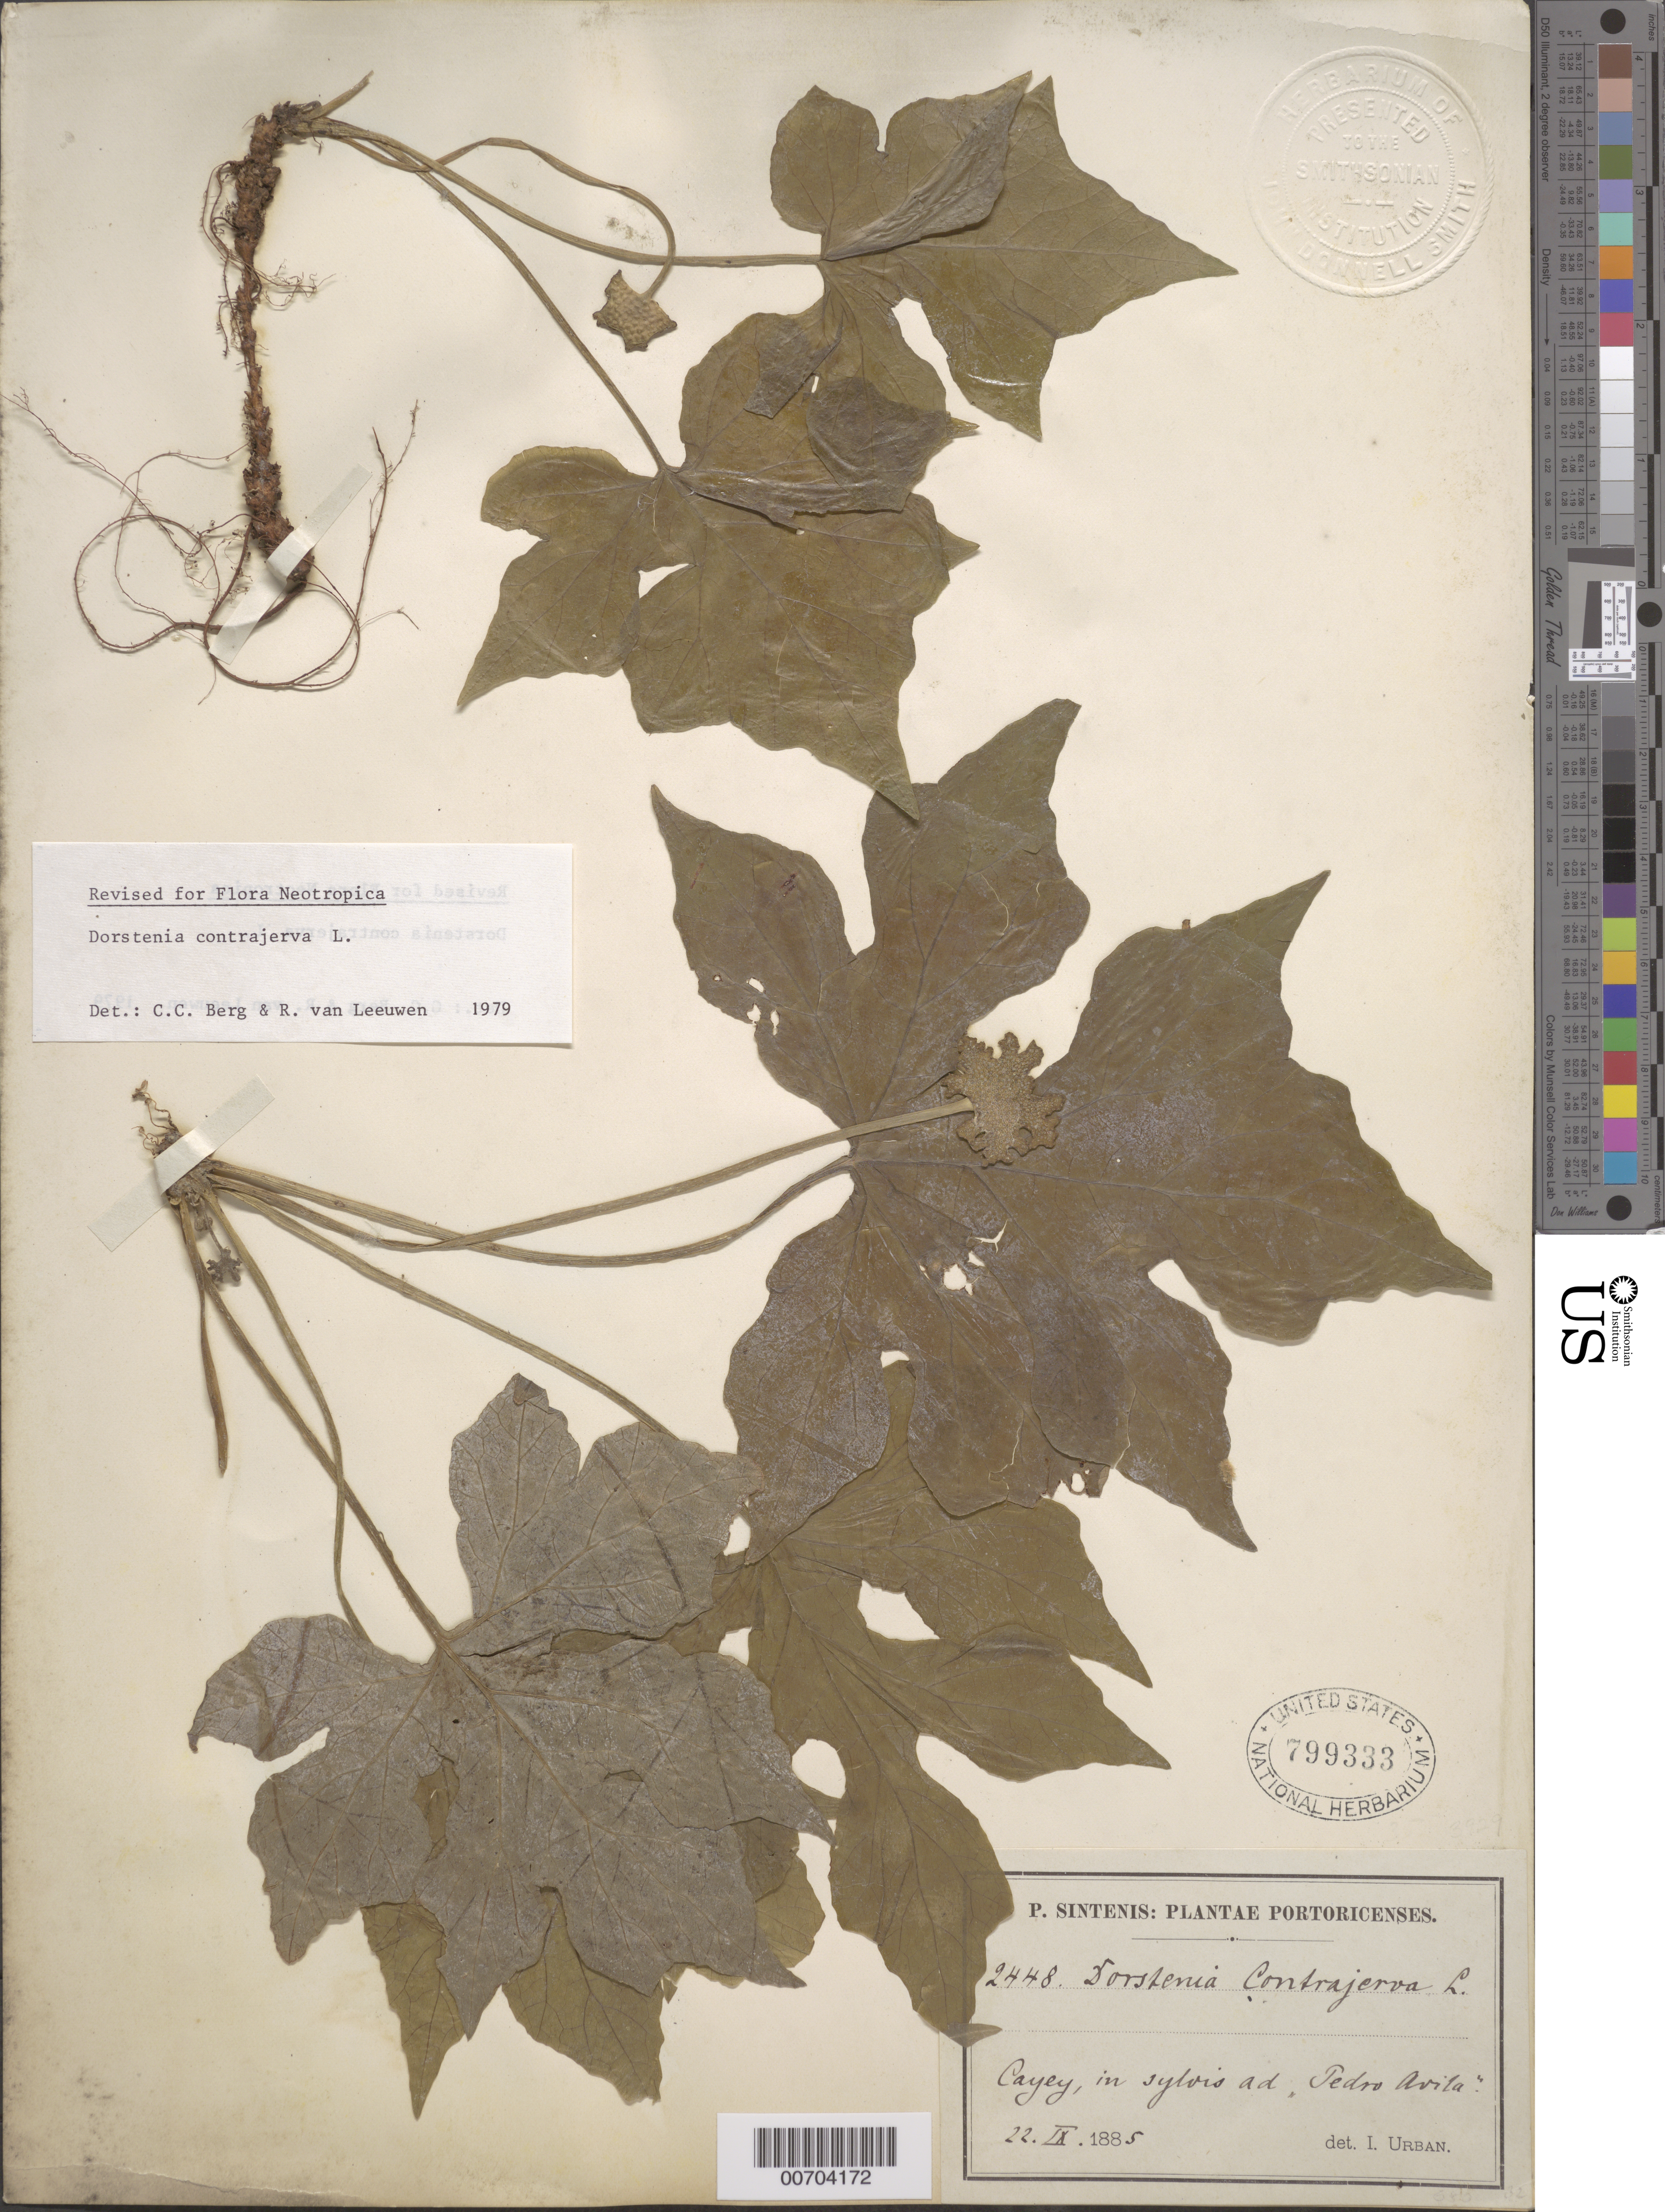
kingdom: Plantae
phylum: Tracheophyta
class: Magnoliopsida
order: Rosales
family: Moraceae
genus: Dorstenia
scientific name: Dorstenia contrajerva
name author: L.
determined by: Berg, C. C.; Leeuwen, R. van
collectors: P. Sintenis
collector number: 2448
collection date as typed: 22 Oct 1885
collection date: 1885-10-22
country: Puerto Rico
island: Greater Antilles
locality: Cayey, in sylvis ad Pedro Avila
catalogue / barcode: US 799333